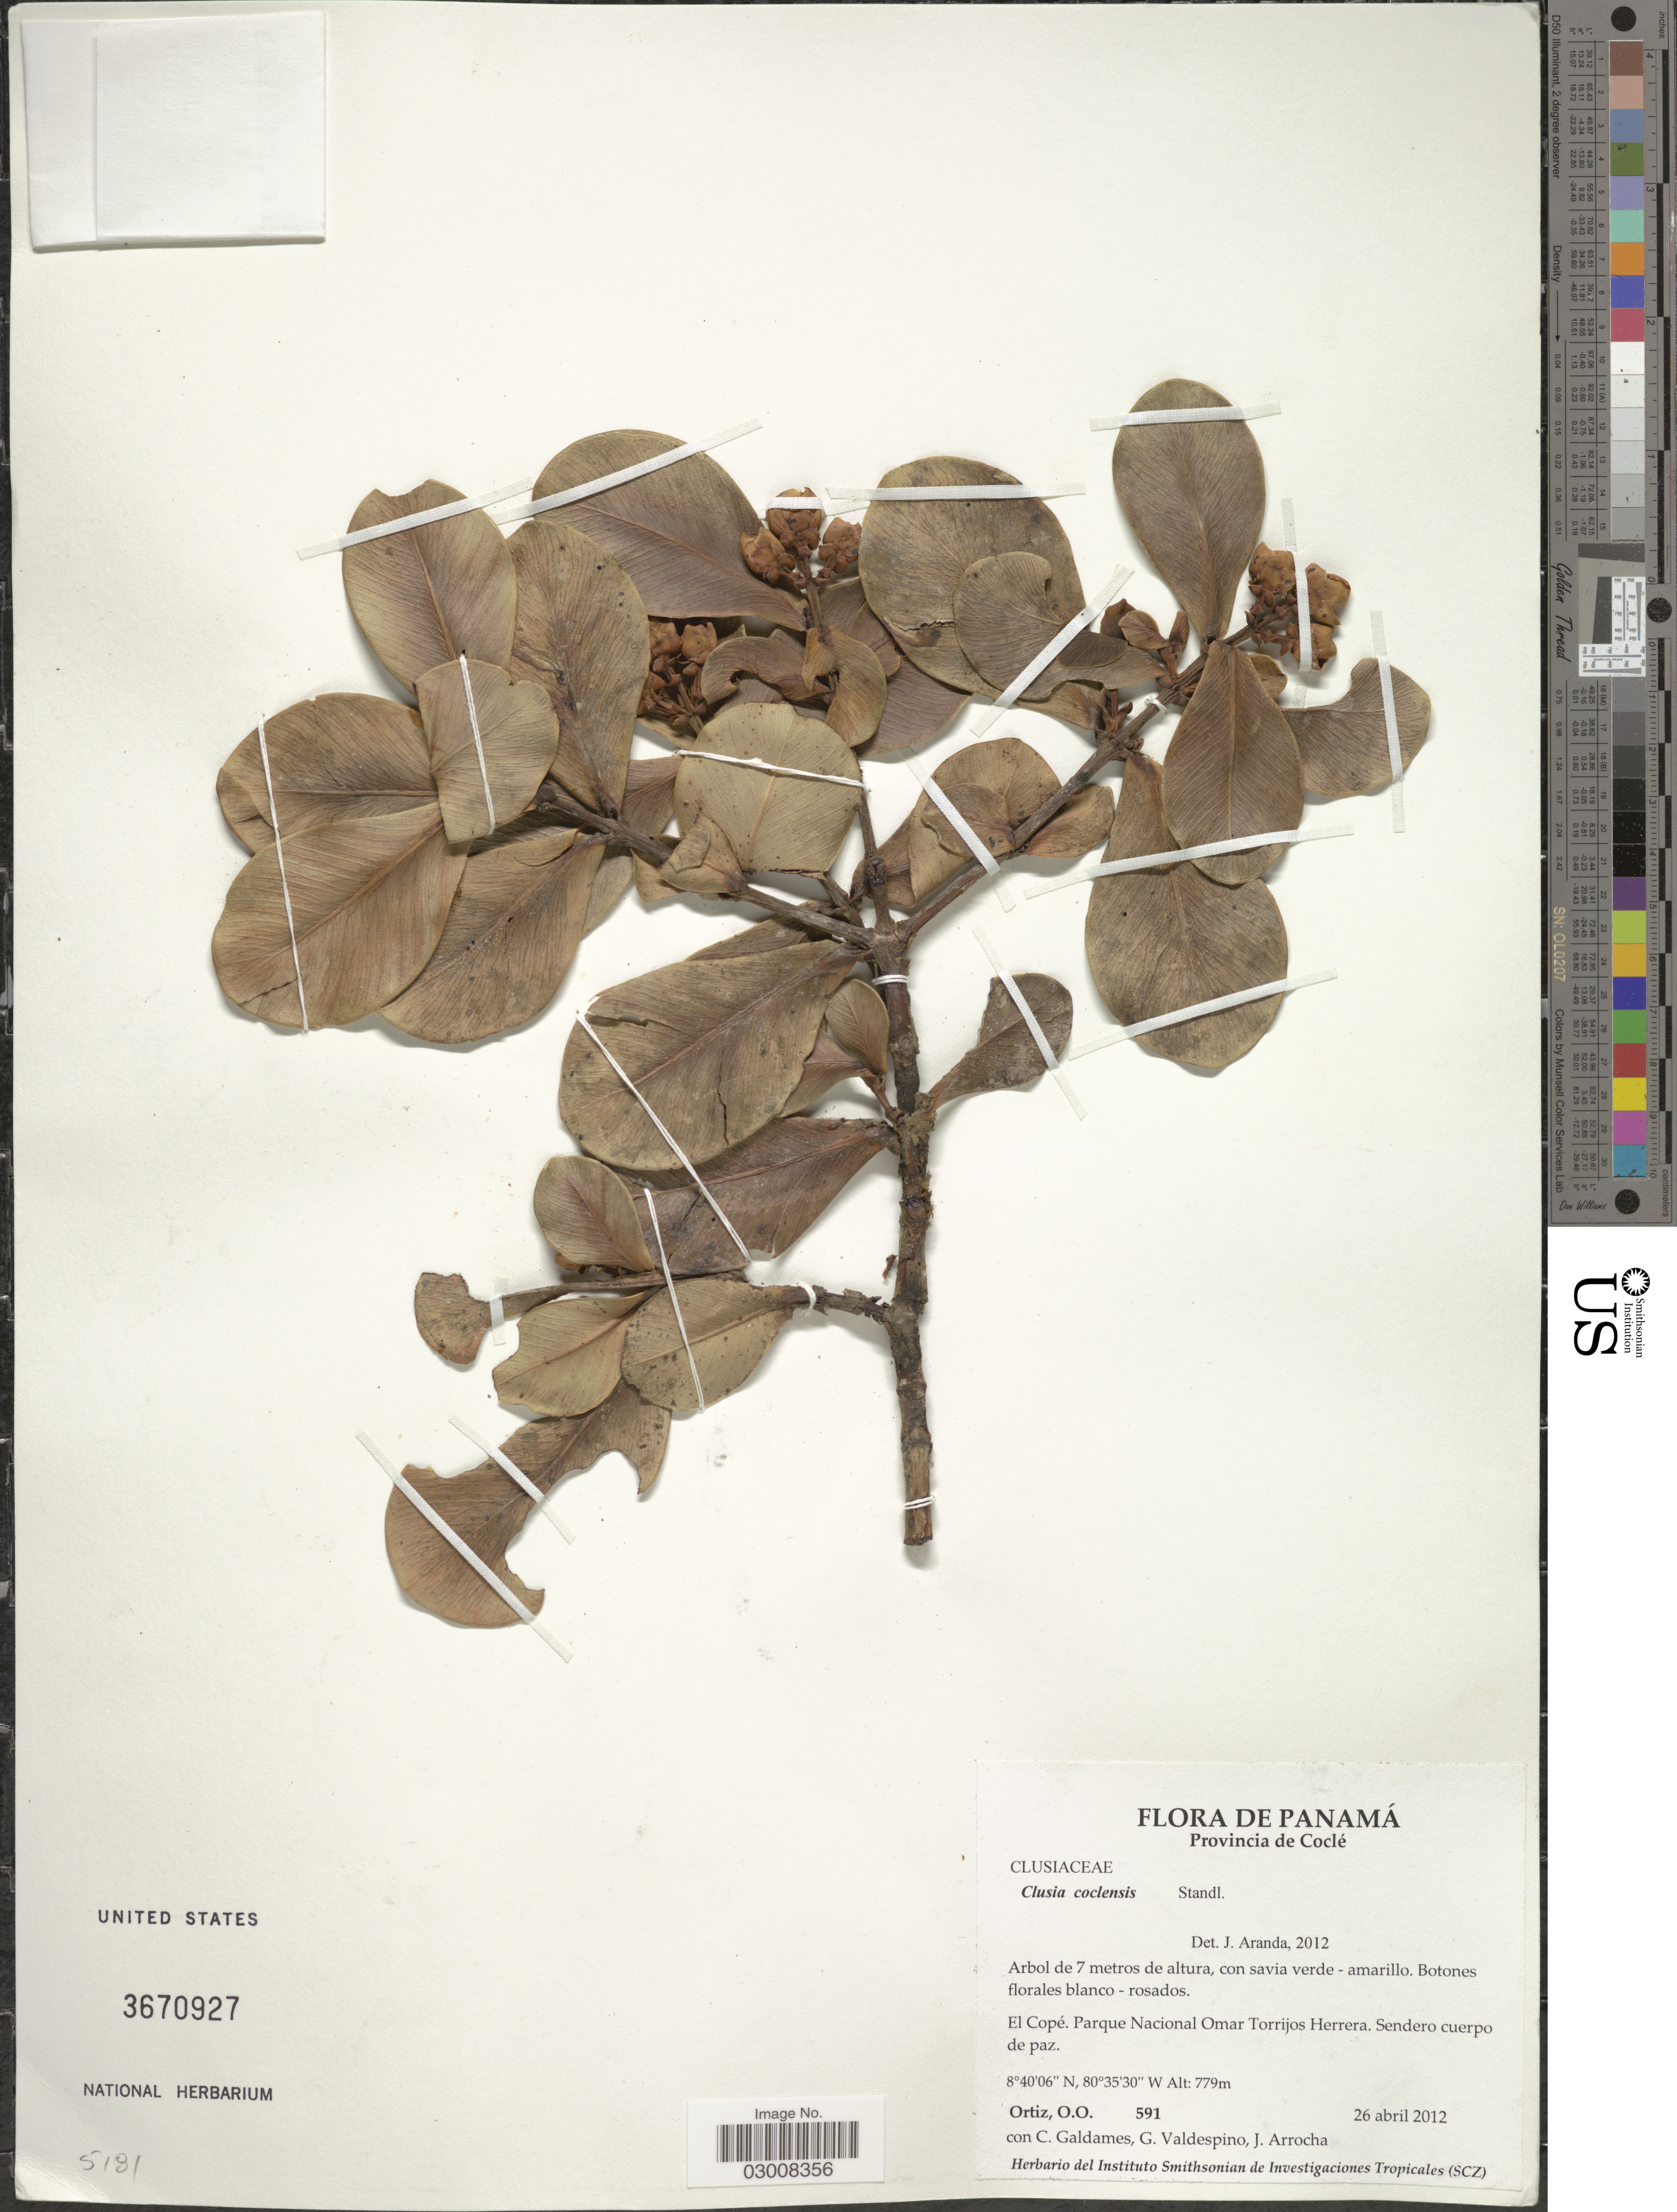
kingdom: Plantae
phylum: Tracheophyta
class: Magnoliopsida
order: Malpighiales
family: Clusiaceae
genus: Clusia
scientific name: Clusia coclensis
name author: Standl.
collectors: O. O. Ortiz, C. Galdames, G. Valdespino & J. Arrocha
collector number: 591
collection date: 2012-04-26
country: Panama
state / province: Coclé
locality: El Copé. Parque Nacional Omar Torijos Herrera. Sendero cuerpo de paz.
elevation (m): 779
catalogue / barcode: US 3670927